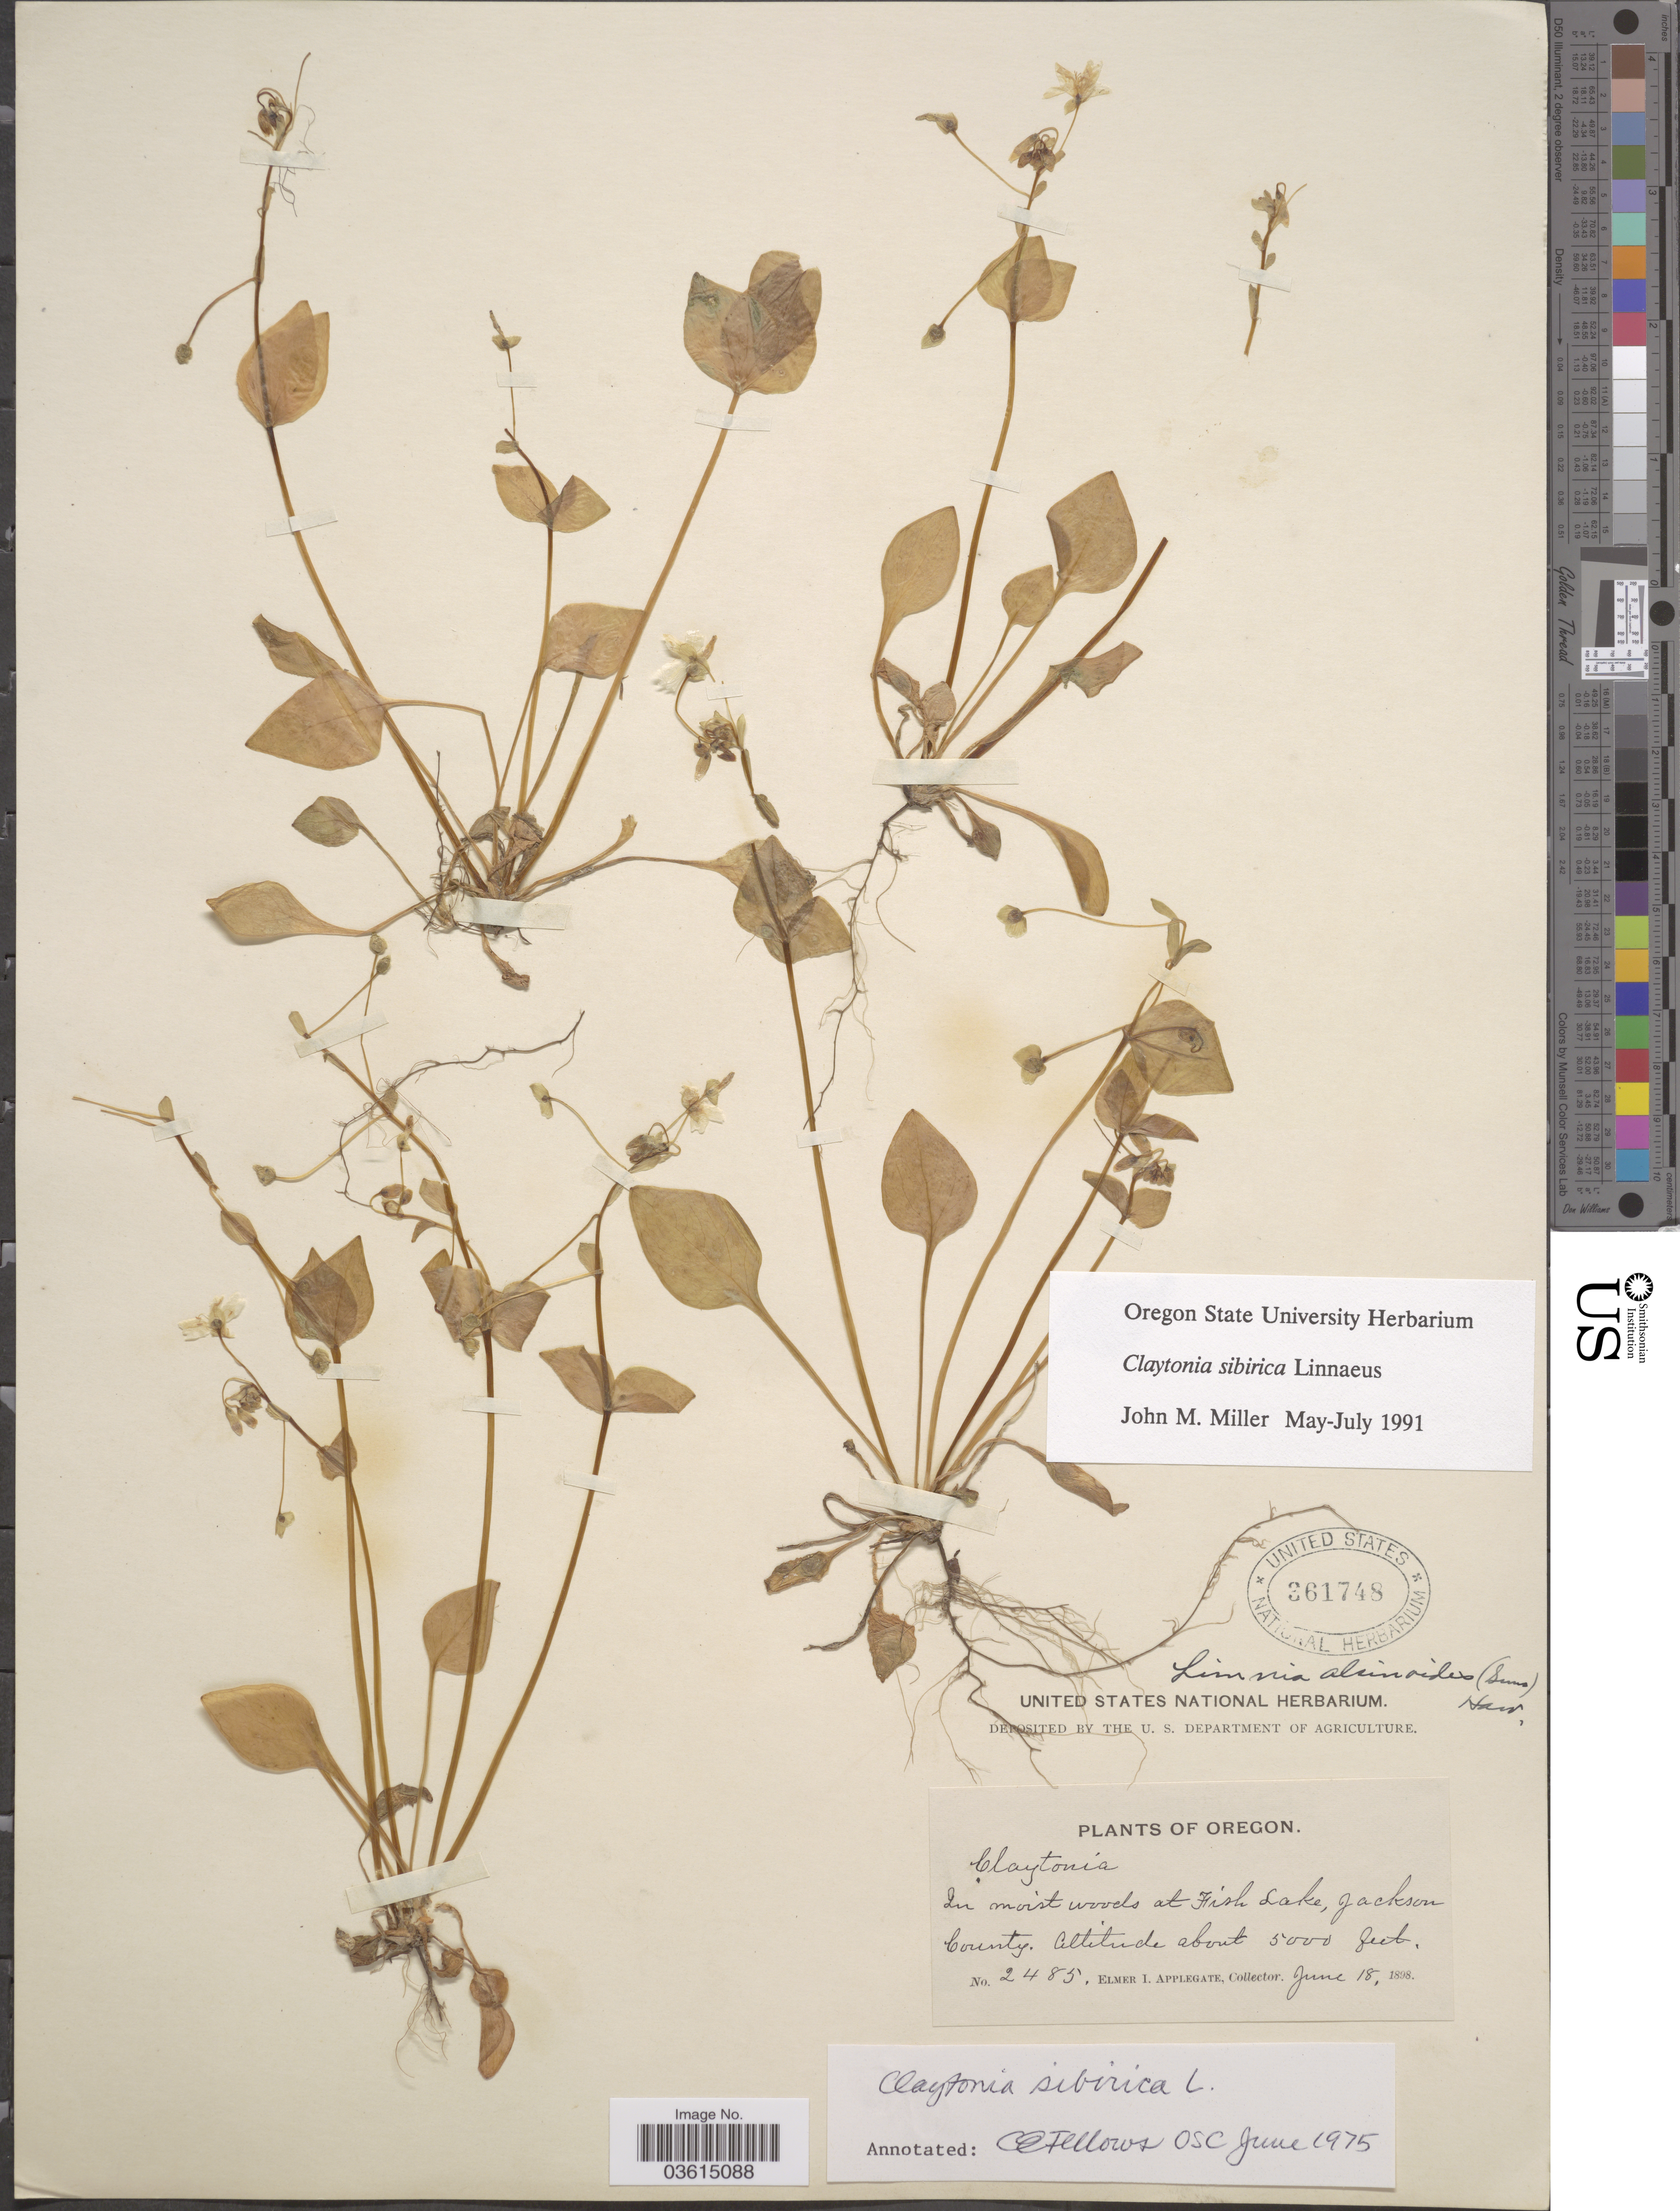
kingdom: Plantae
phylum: Tracheophyta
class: Magnoliopsida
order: Caryophyllales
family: Montiaceae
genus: Claytonia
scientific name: Claytonia sibirica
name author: L.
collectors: E. I. Applegate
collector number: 2485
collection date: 1898-06-18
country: United States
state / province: Oregon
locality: Fish Lake, Jackson County.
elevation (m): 1524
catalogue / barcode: US 361748